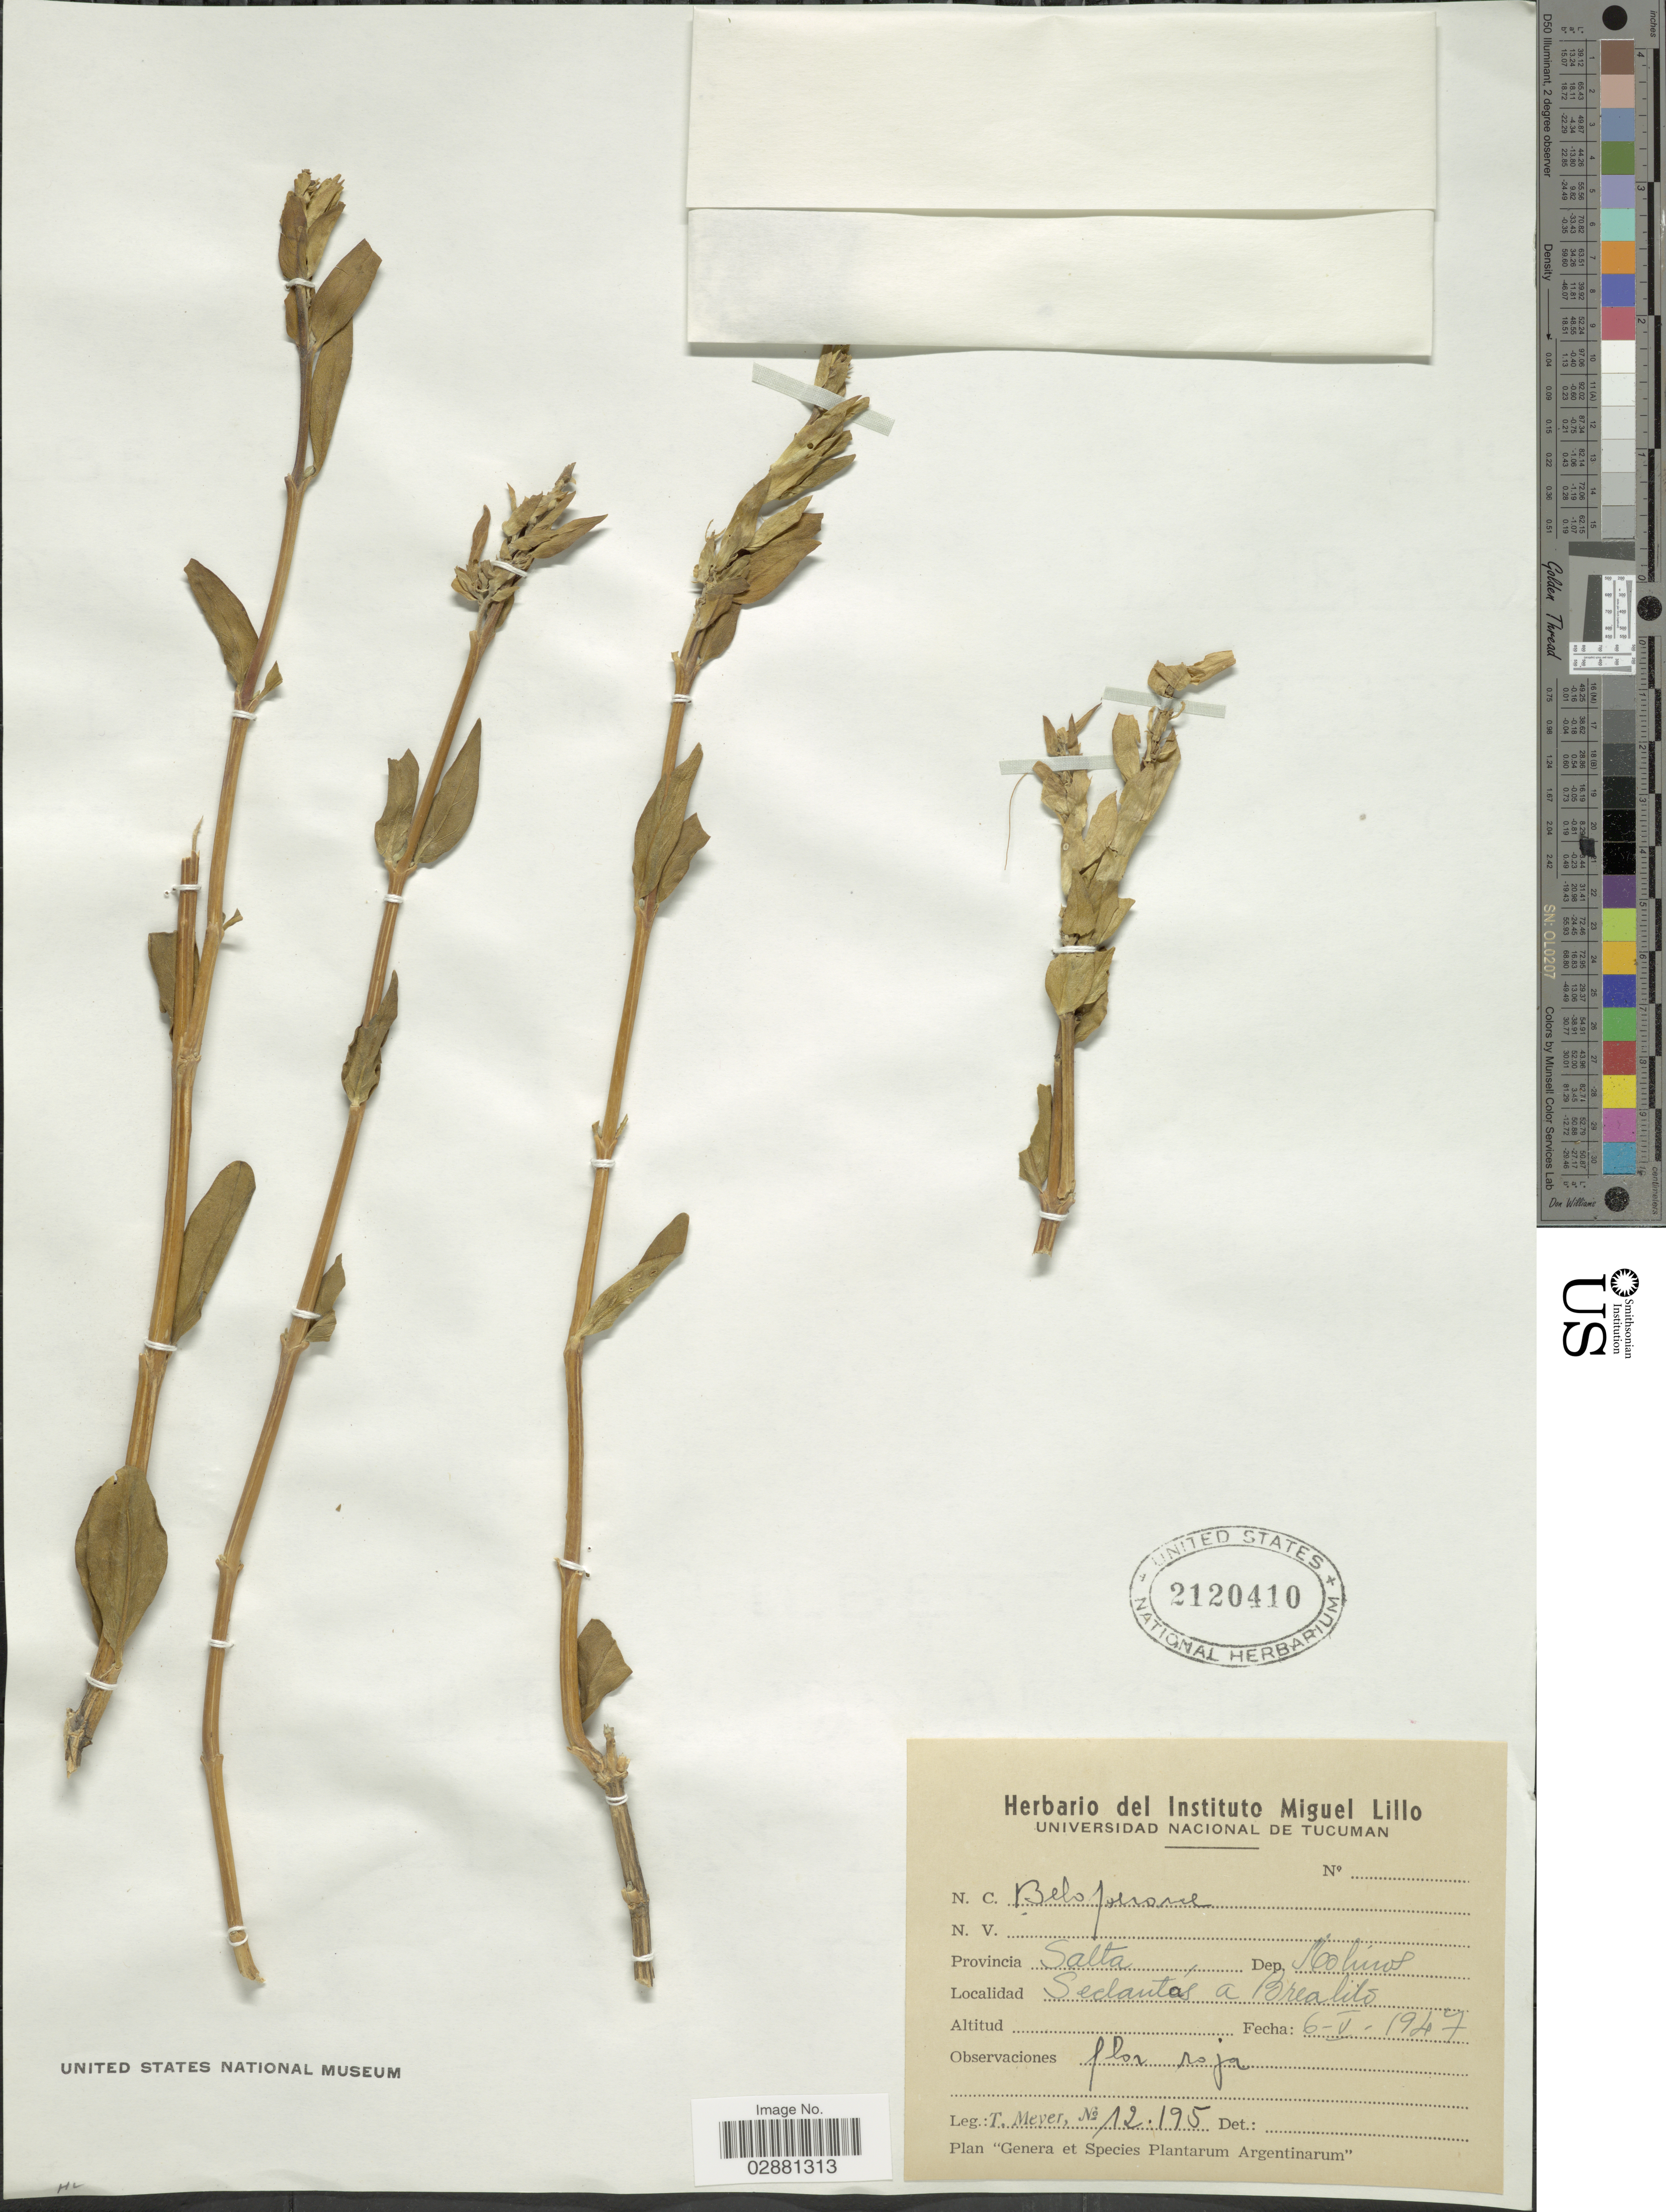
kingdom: Plantae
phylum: Tracheophyta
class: Magnoliopsida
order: Lamiales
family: Acanthaceae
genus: Justicia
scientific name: Justicia xylosteoides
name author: Griseb.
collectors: T. Meyer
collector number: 12195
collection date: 1947-05-06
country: Argentina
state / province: Salta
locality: Dep. Molinos, Seclantás a Brealito.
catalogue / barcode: US 2120410